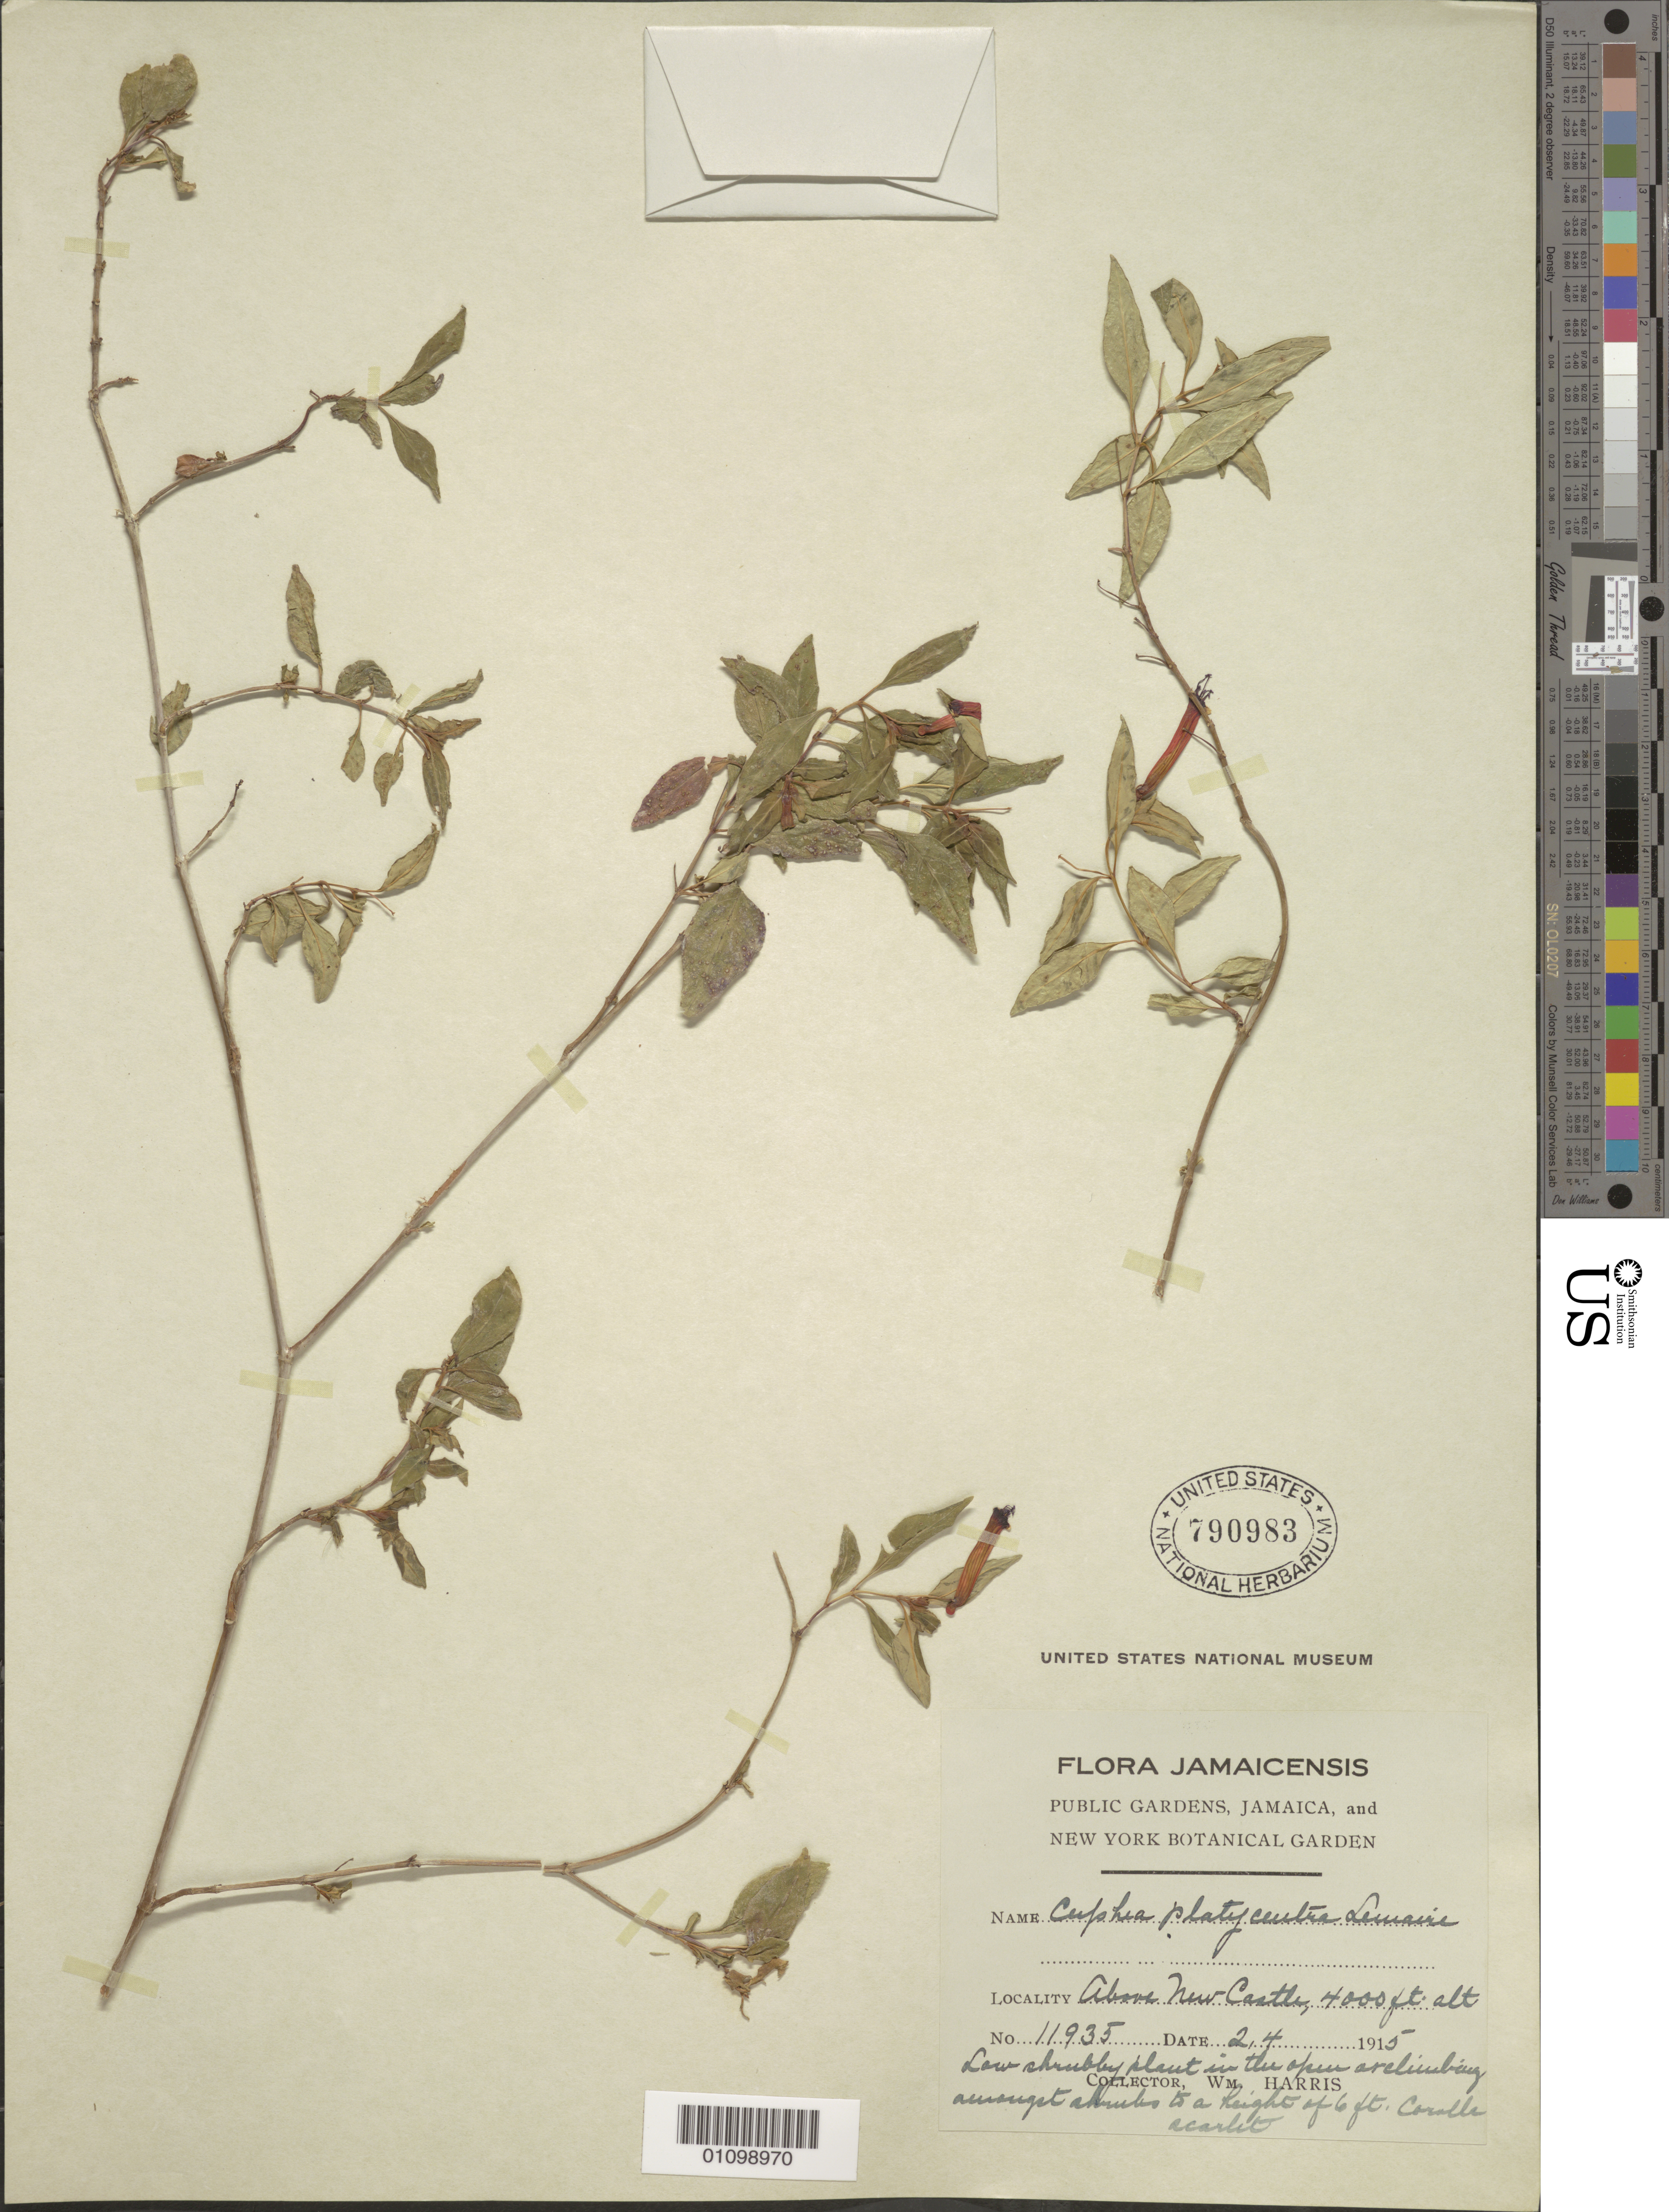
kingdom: Plantae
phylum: Tracheophyta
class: Magnoliopsida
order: Myrtales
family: Lythraceae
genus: Cuphea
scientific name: Cuphea platycentra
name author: Lem.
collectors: W. Harris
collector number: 11935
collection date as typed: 04 Feb 1915 or 02 Apr 1915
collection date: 1915-02-04 or 1915-04-02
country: Jamaica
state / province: Portland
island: Jamaica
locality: Above New Castle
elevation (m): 1219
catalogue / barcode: US 790983